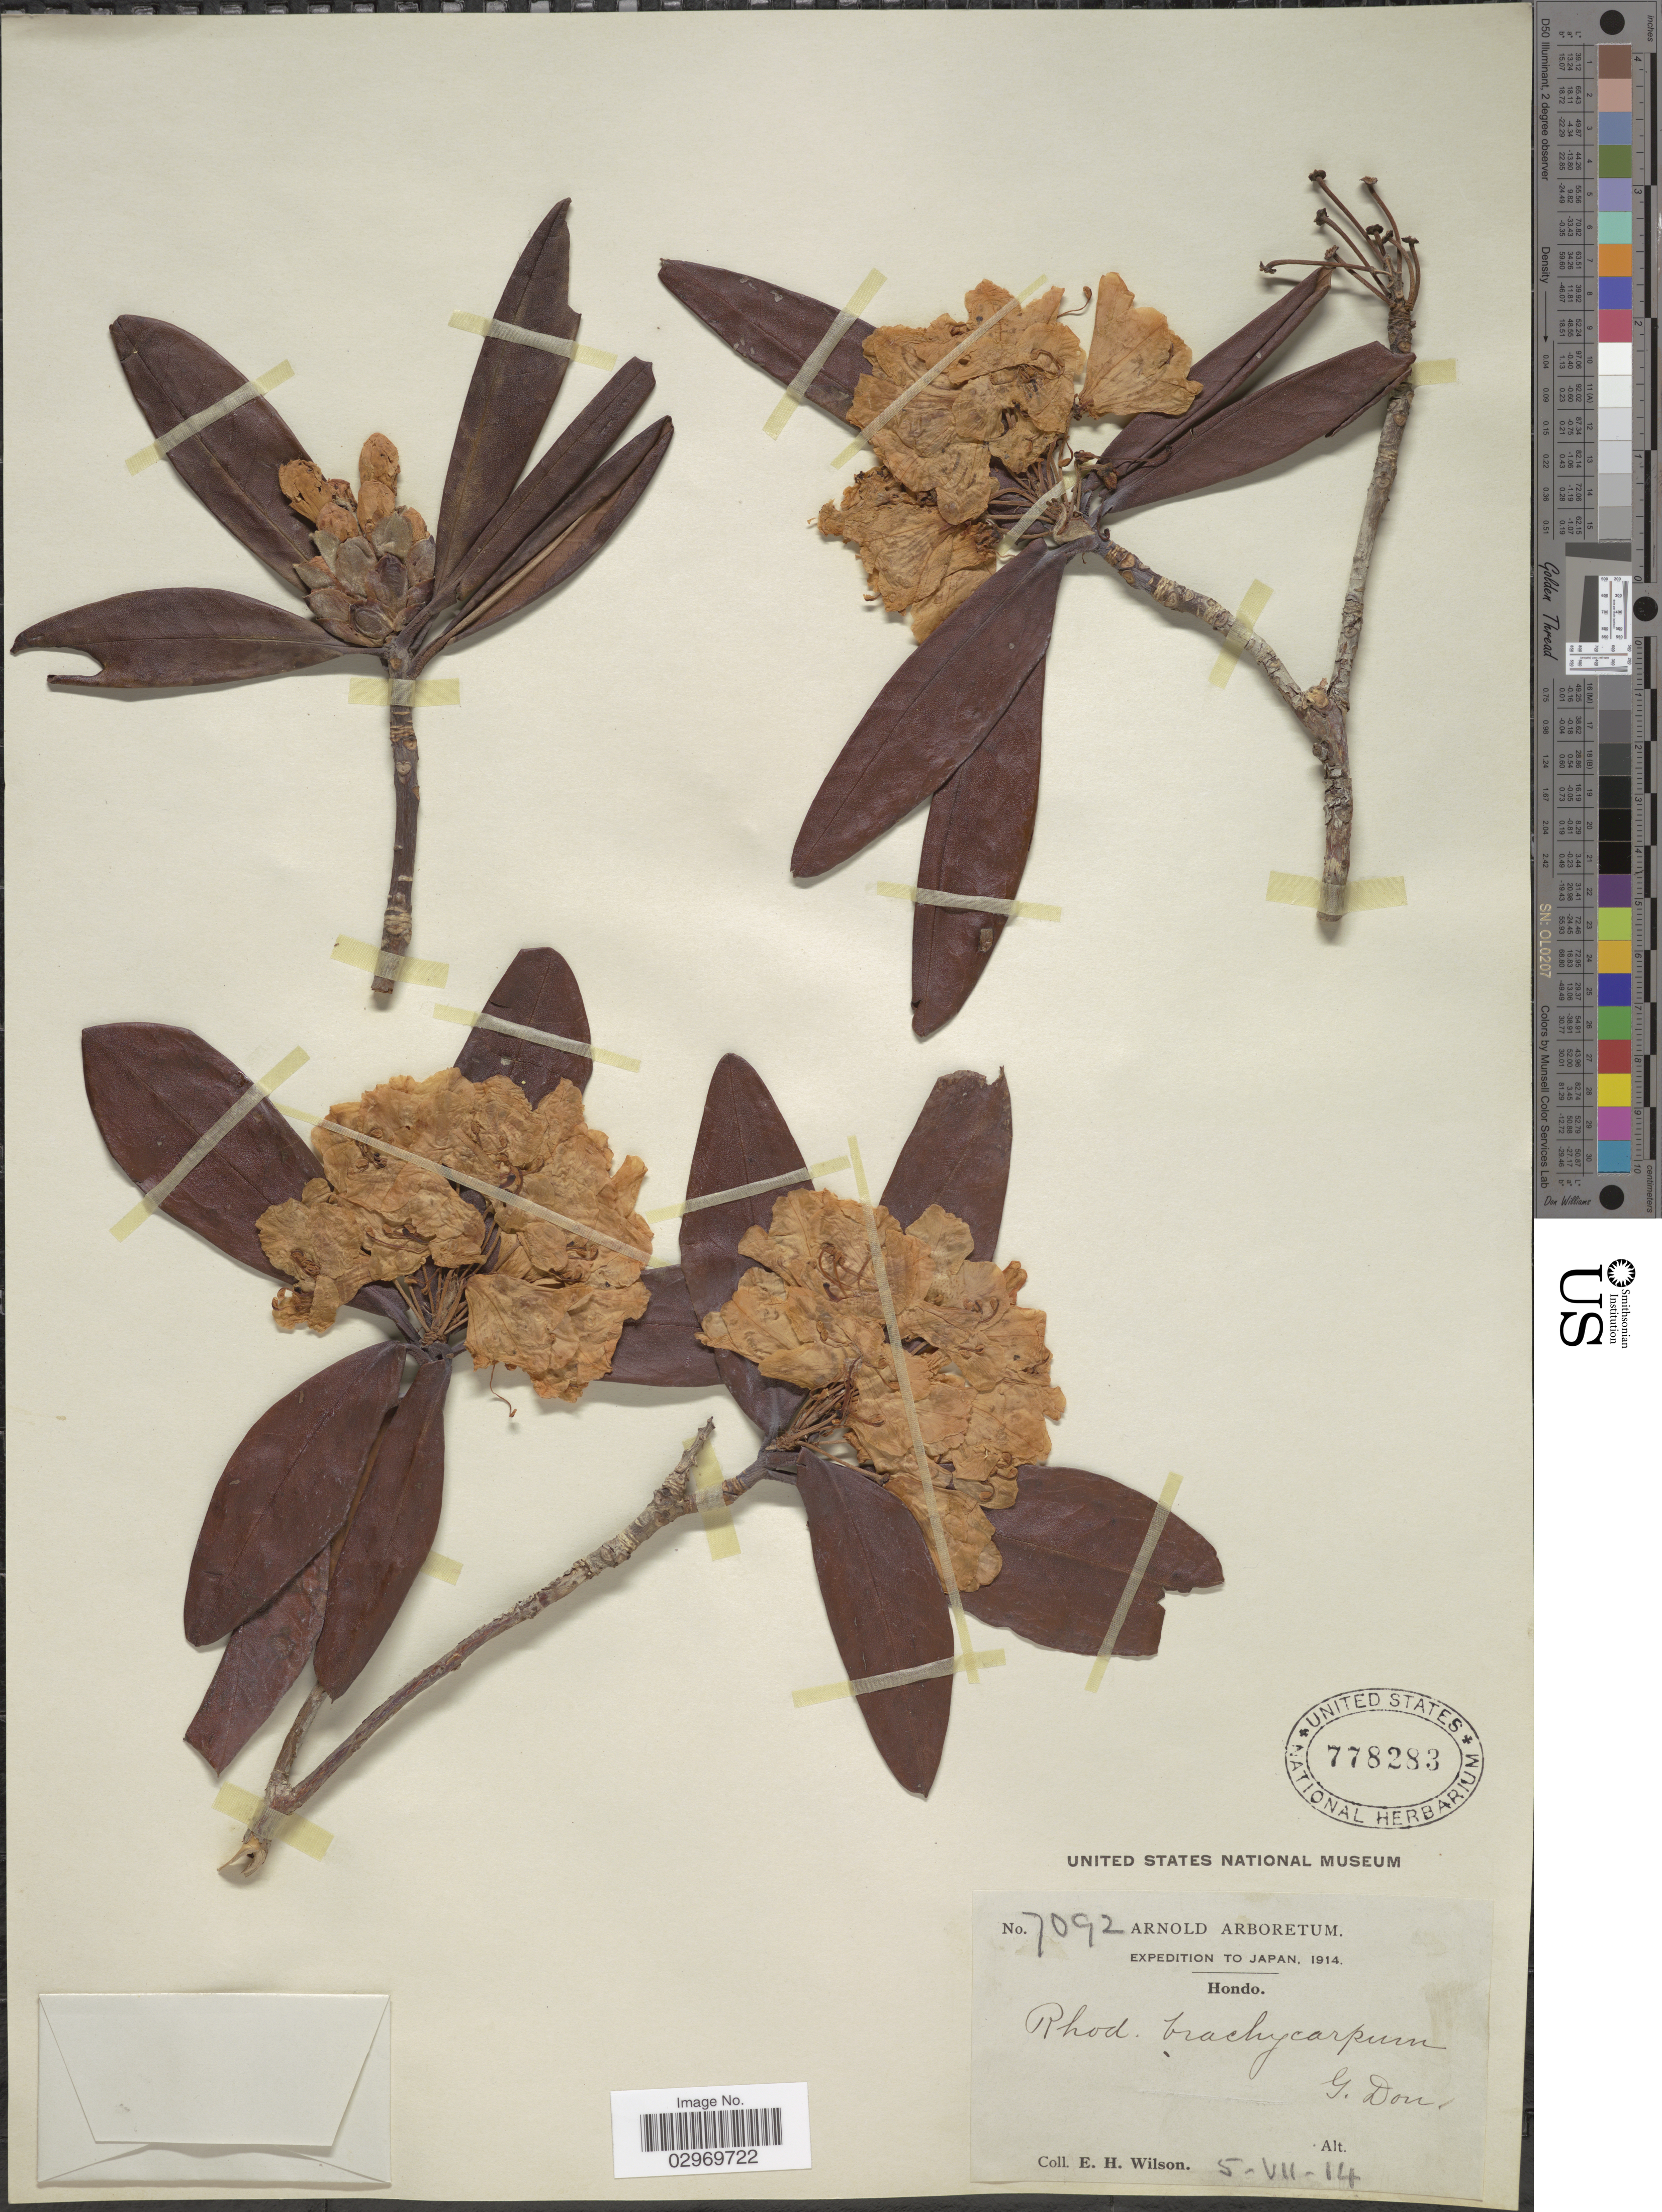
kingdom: Plantae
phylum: Tracheophyta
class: Magnoliopsida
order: Ericales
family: Ericaceae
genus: Rhododendron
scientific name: Rhododendron brachycarpum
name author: Auct.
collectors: E. Wilson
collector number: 7092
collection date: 1914-07-05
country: Japan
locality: Hondo.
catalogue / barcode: US 778283